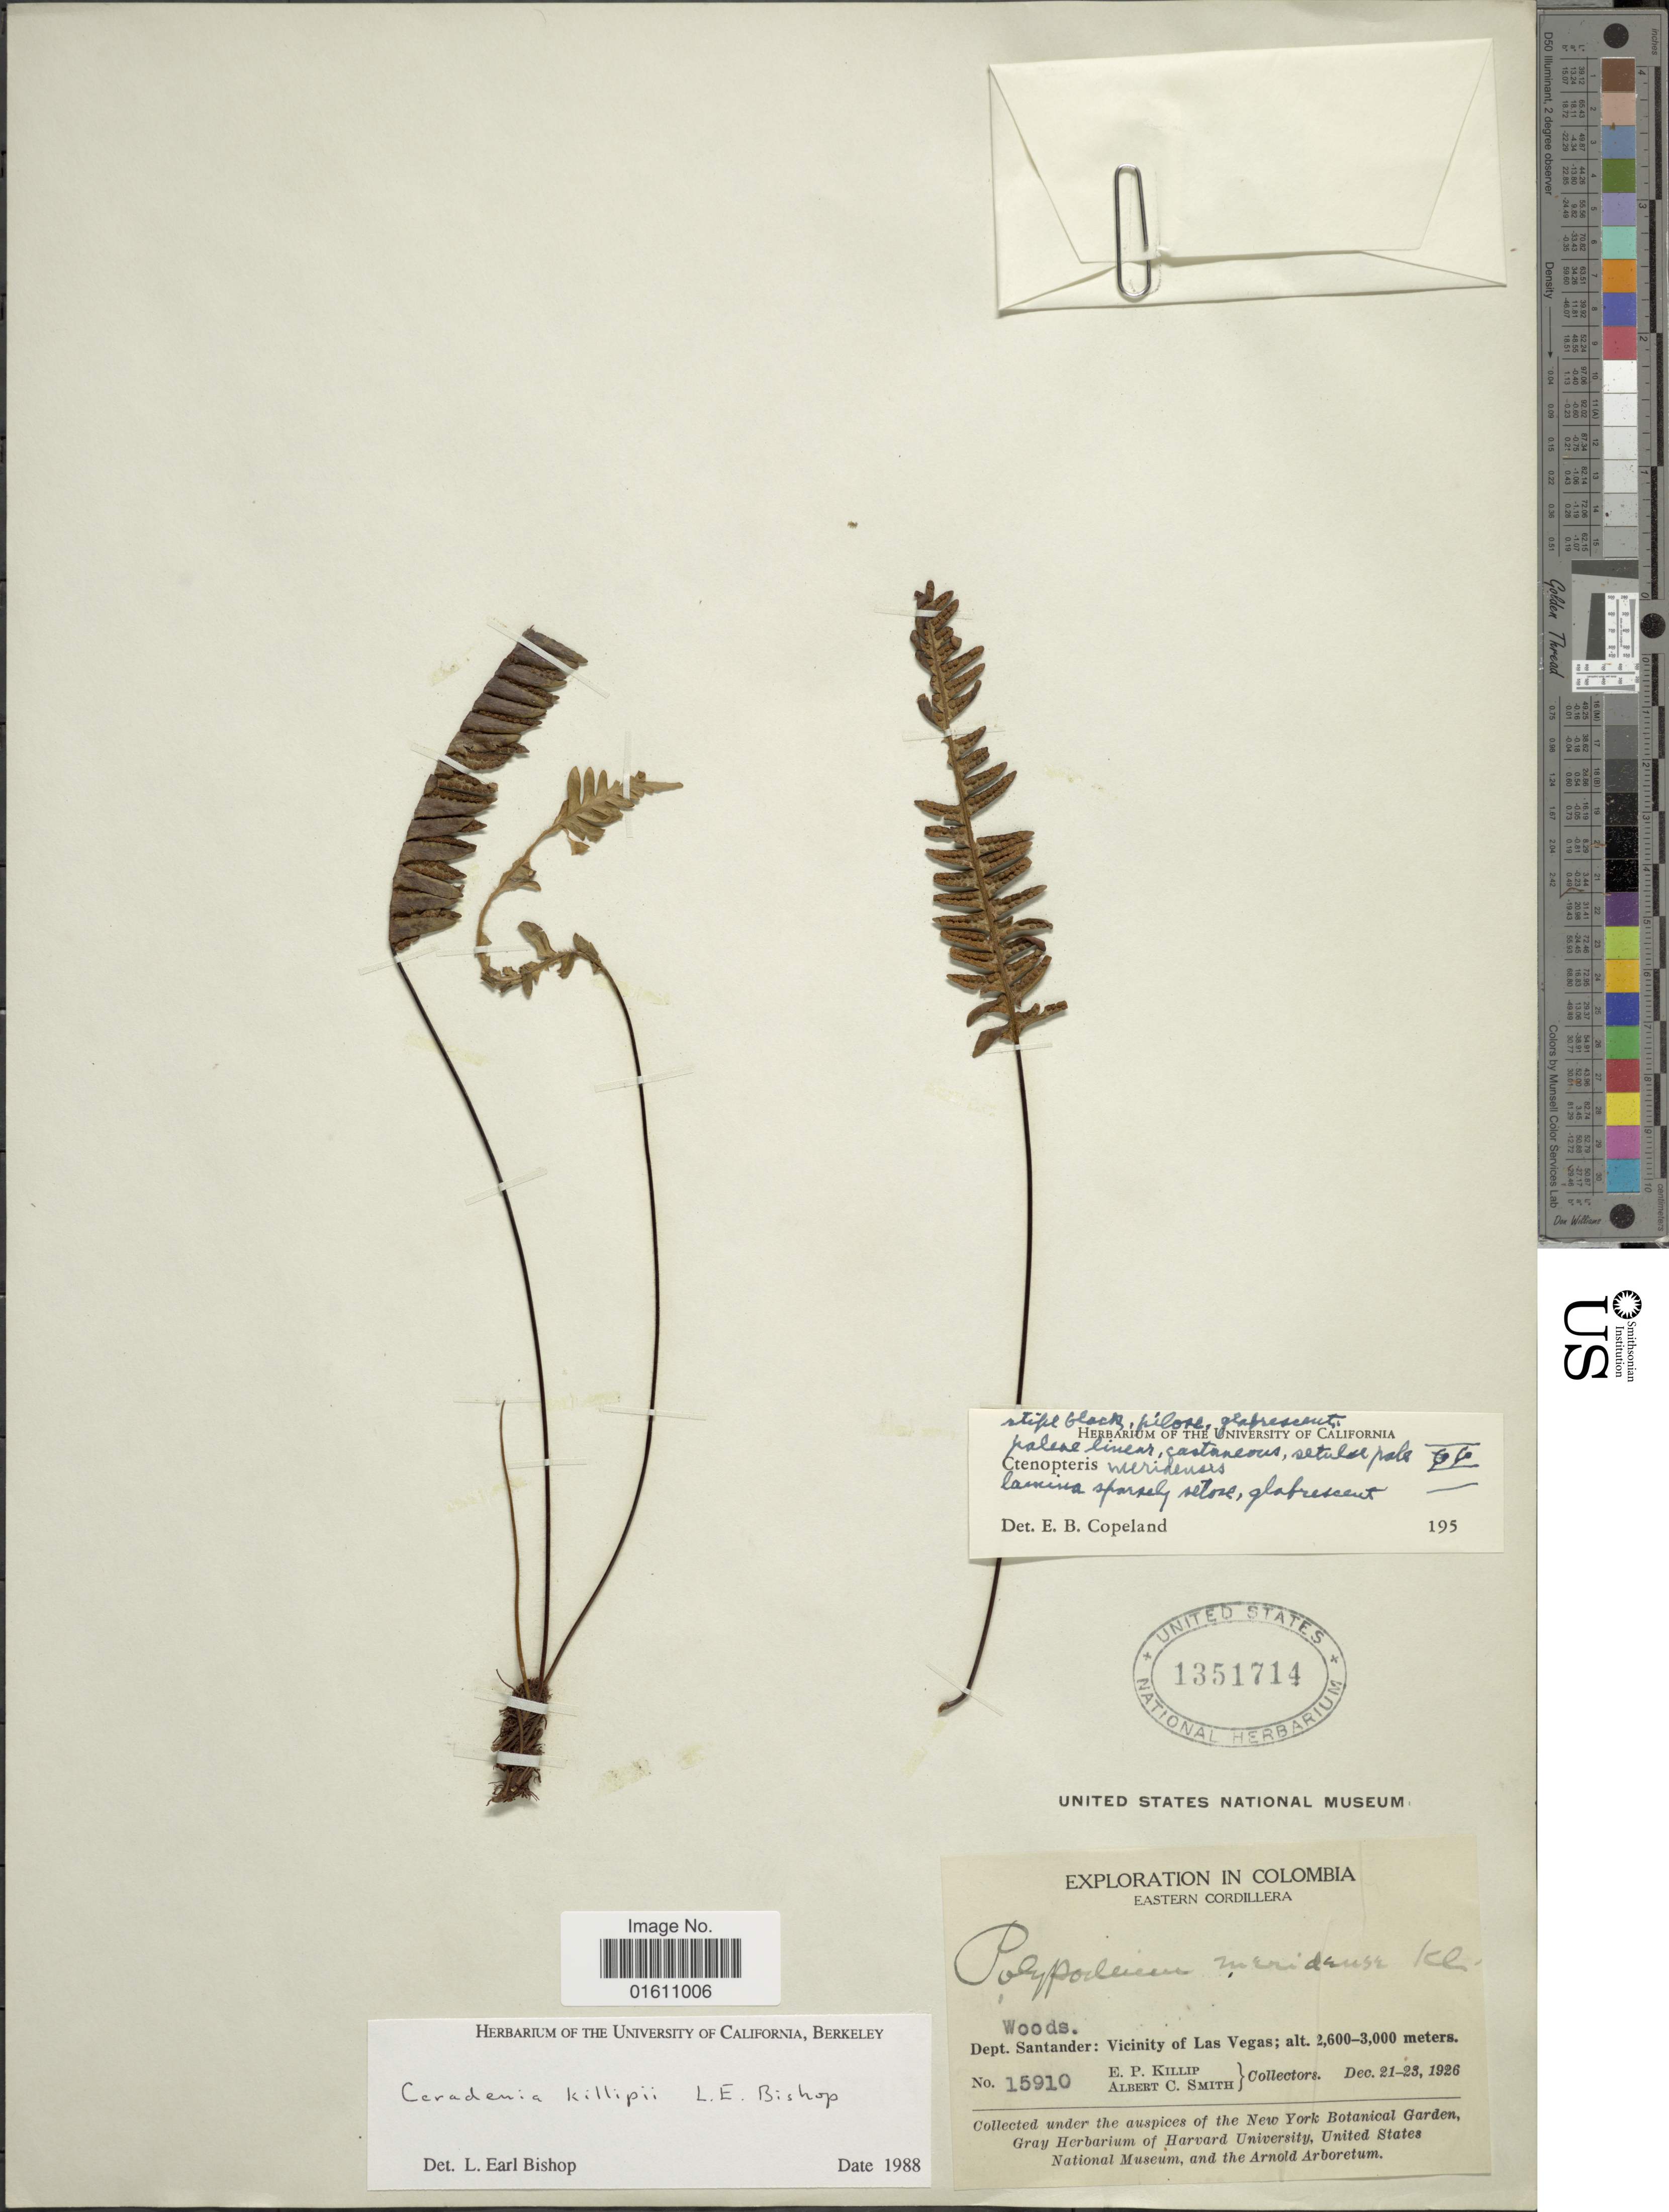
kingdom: Plantae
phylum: Tracheophyta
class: Polypodiopsida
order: Polypodiales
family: Polypodiaceae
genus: Moranopteris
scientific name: Moranopteris killipii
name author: (Copel.) R. Y. Hirai & J. Prado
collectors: E. P. Killip & A. C. Smith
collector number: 15910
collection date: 1926-12-21/1926-12-23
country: Colombia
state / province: Santander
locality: Eastern Cordillera, Dept. Santander: vicinity of Las Vegas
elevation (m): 2600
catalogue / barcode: US 1351714